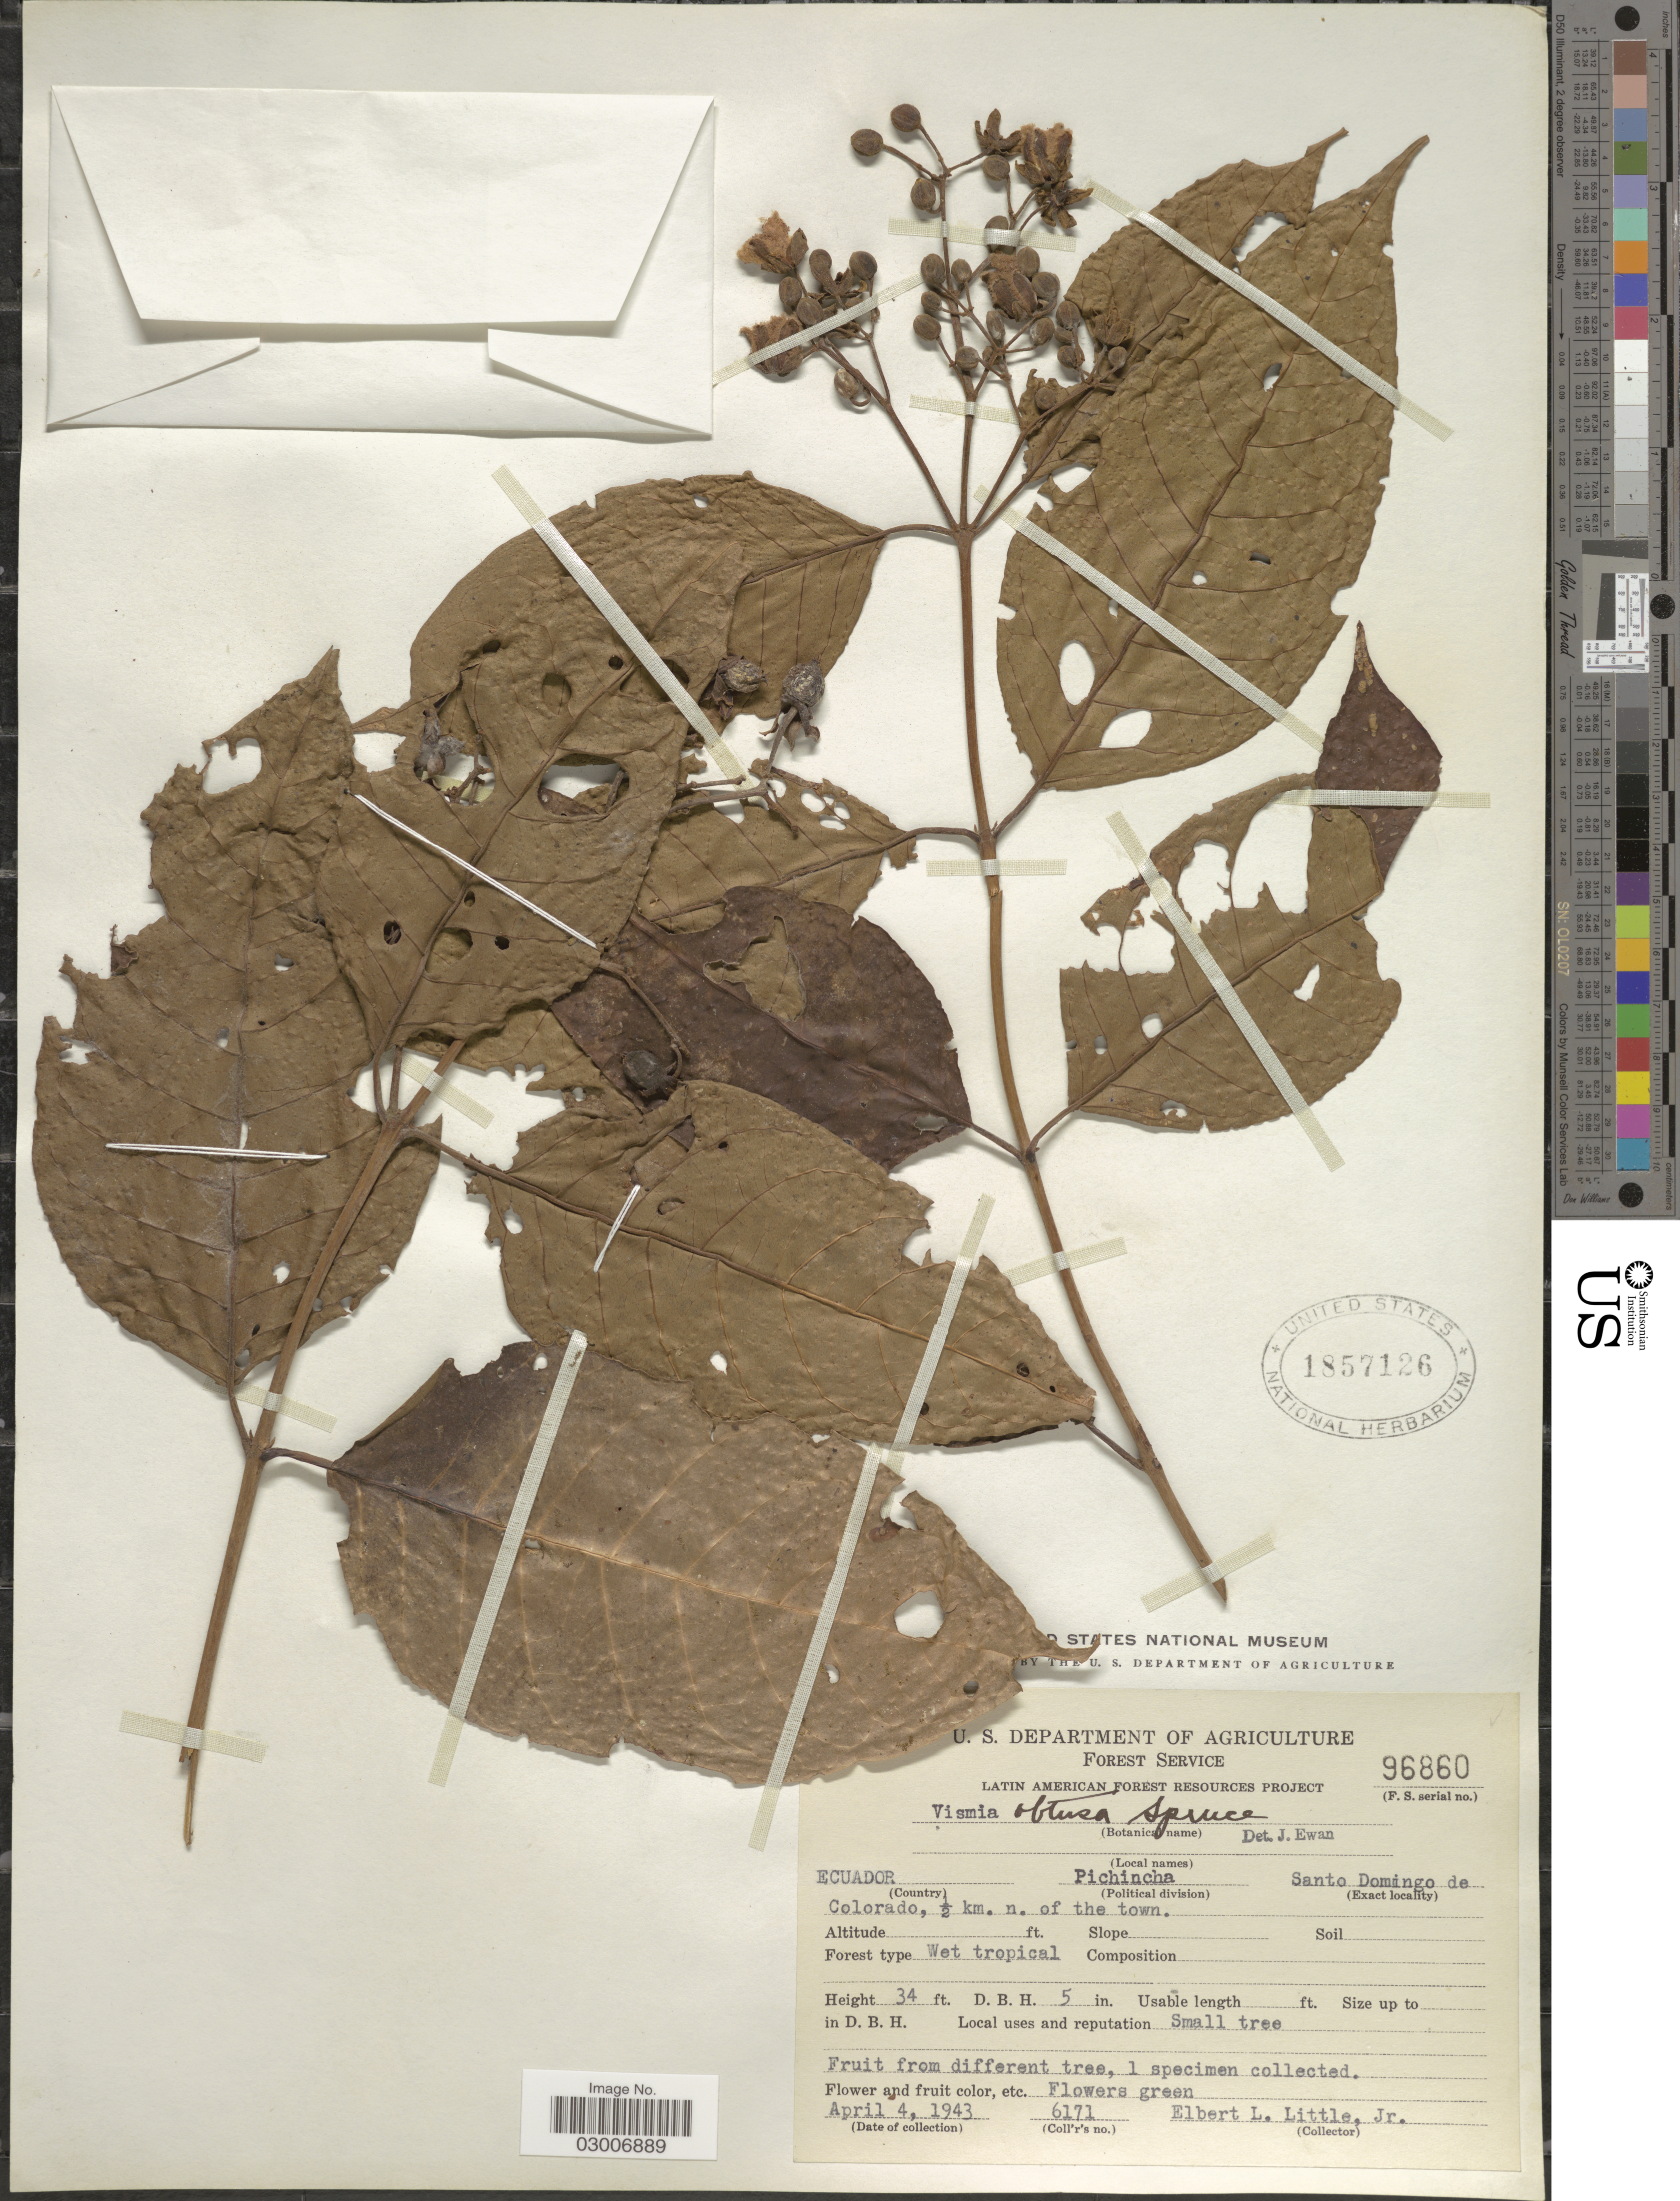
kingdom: Plantae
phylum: Tracheophyta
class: Magnoliopsida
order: Malpighiales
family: Hypericaceae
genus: Vismia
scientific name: Vismia obtusa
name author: Spruce ex Reichardt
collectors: E. L. Little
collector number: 6171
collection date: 1943-04-04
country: Ecuador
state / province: Pichincha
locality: Pichincha. Santo Domingo de Colorado, ½ km. n. of the town.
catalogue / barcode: US 1857126